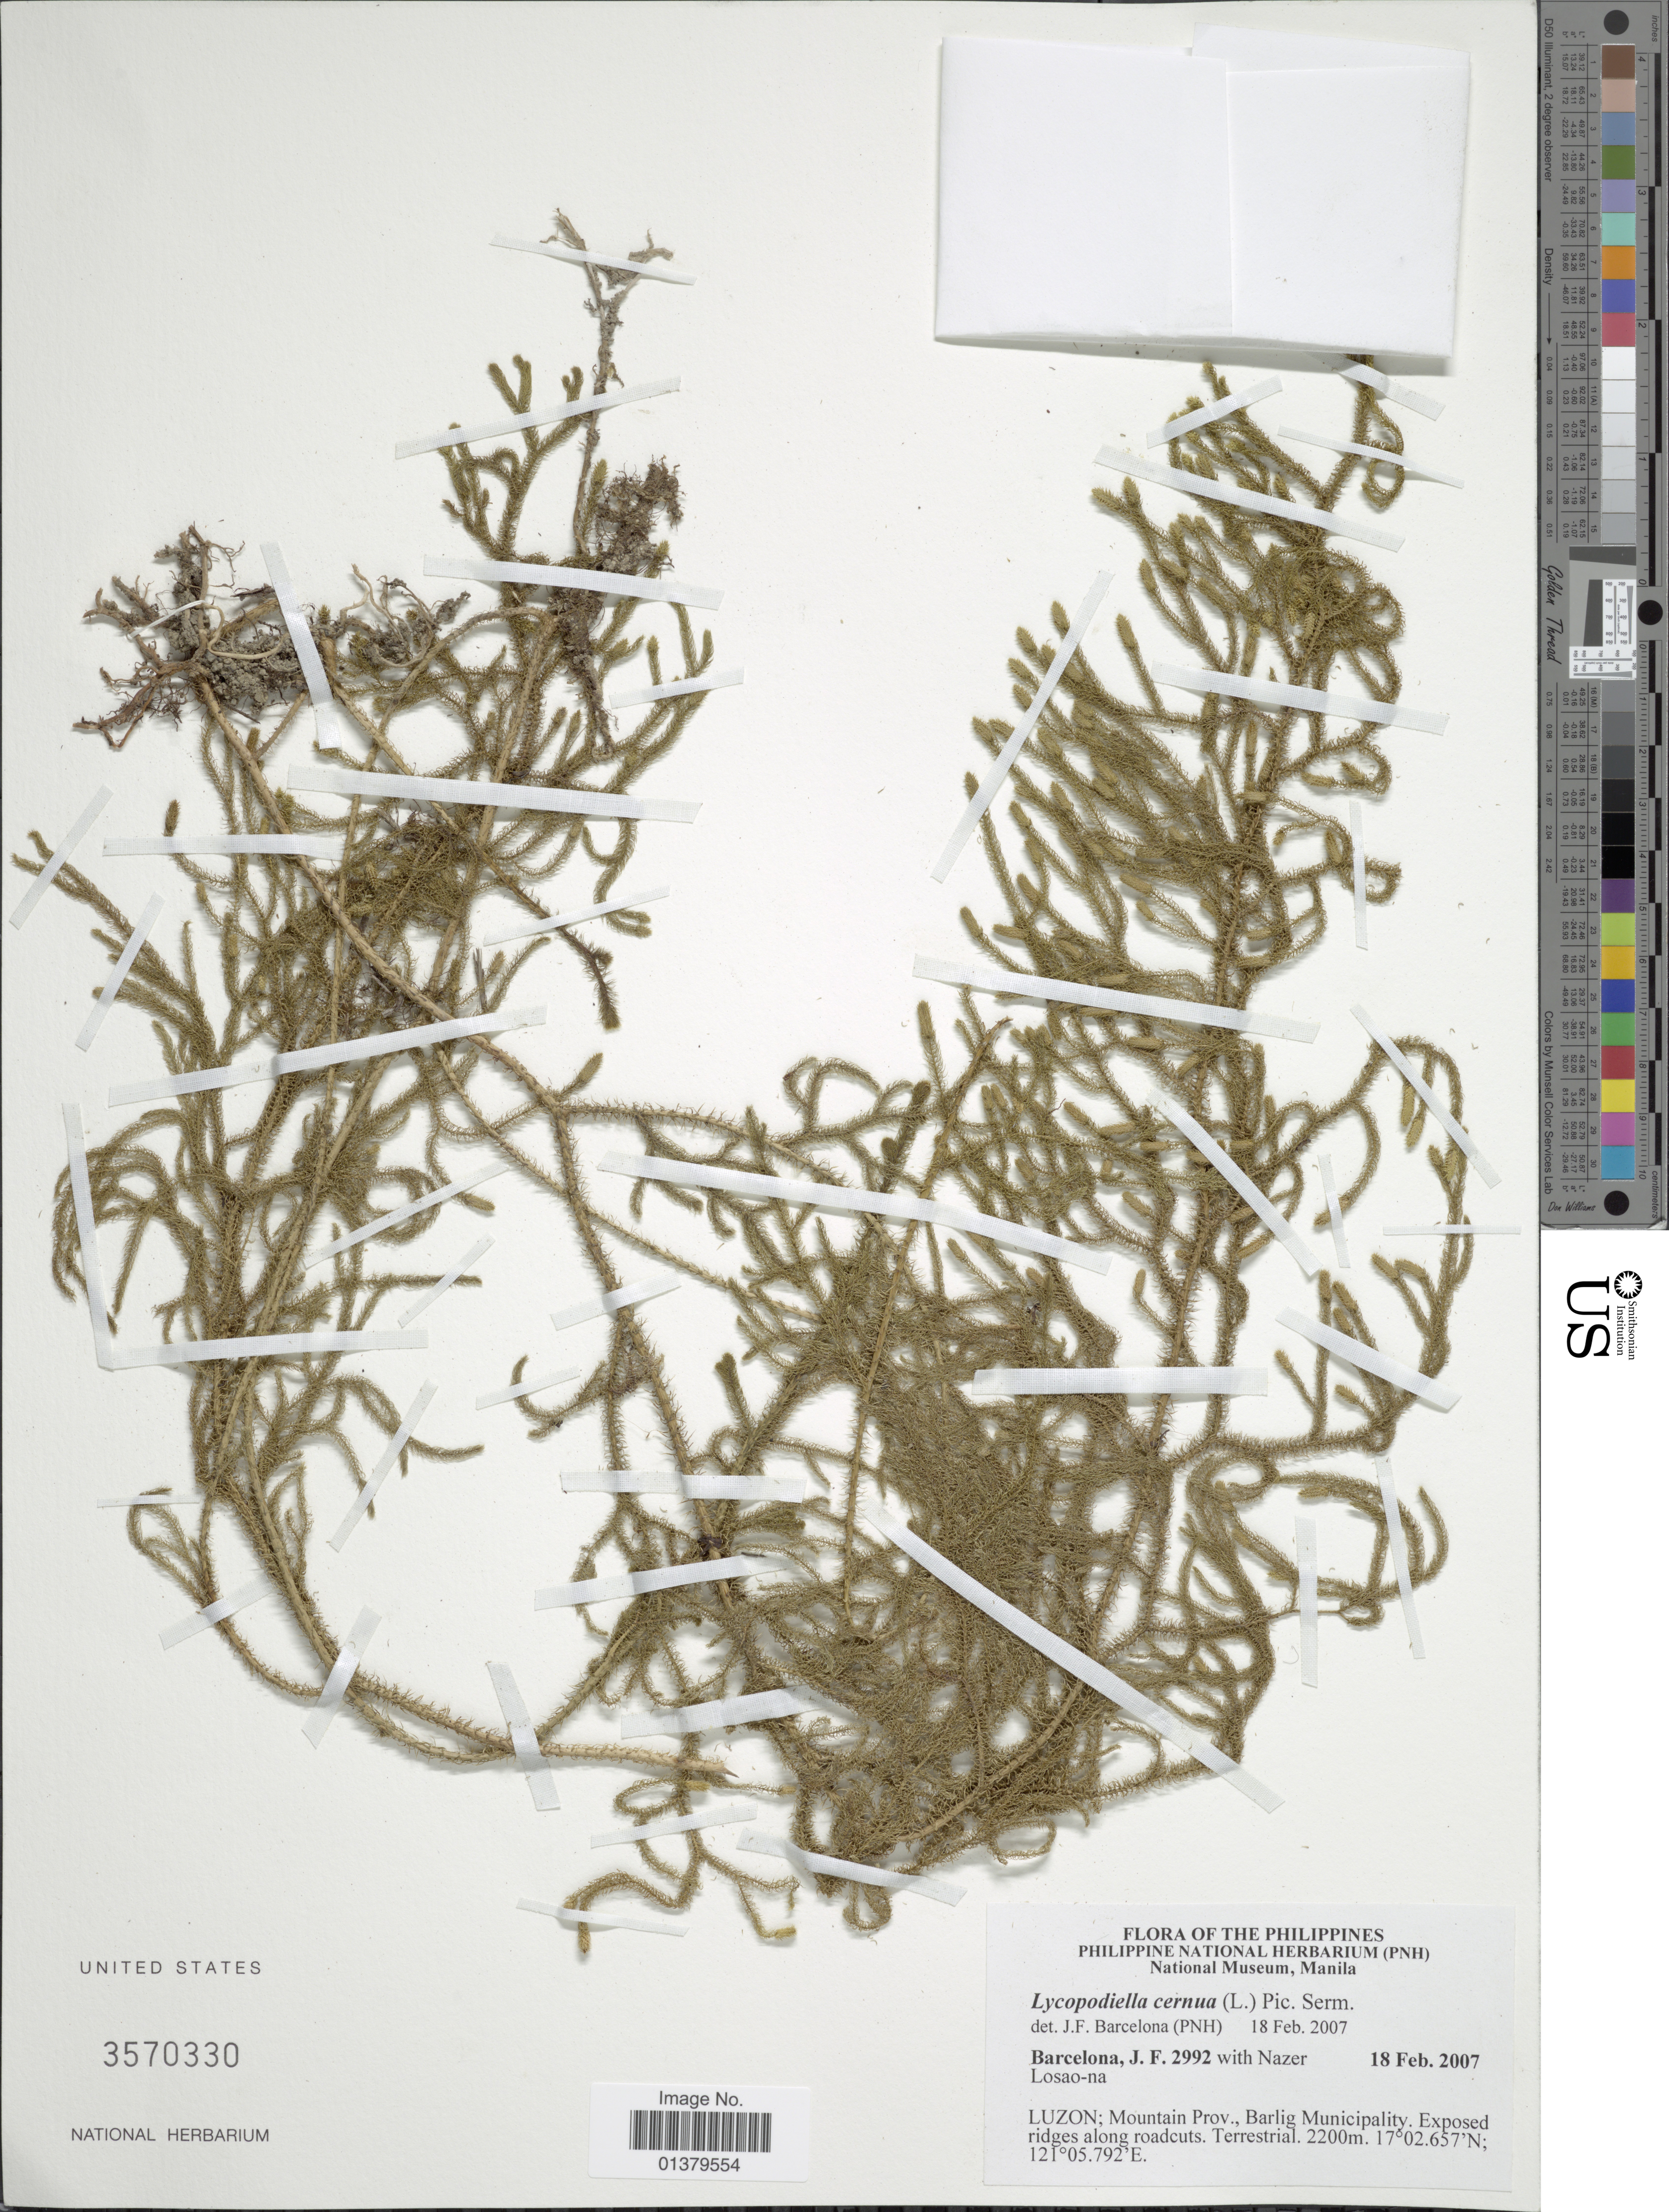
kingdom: Plantae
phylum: Tracheophyta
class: Lycopodiopsida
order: Lycopodiales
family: Lycopodiaceae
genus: Palhinhaea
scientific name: Palhinhaea cernua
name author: (L.) Vasc. & Franco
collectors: J. F. Barcelona & N. Losao-na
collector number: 2992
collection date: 2007-02-18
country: Philippines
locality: Luzon; Mountain Prov., Barlig Municipality.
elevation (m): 2200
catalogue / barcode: US 3570330